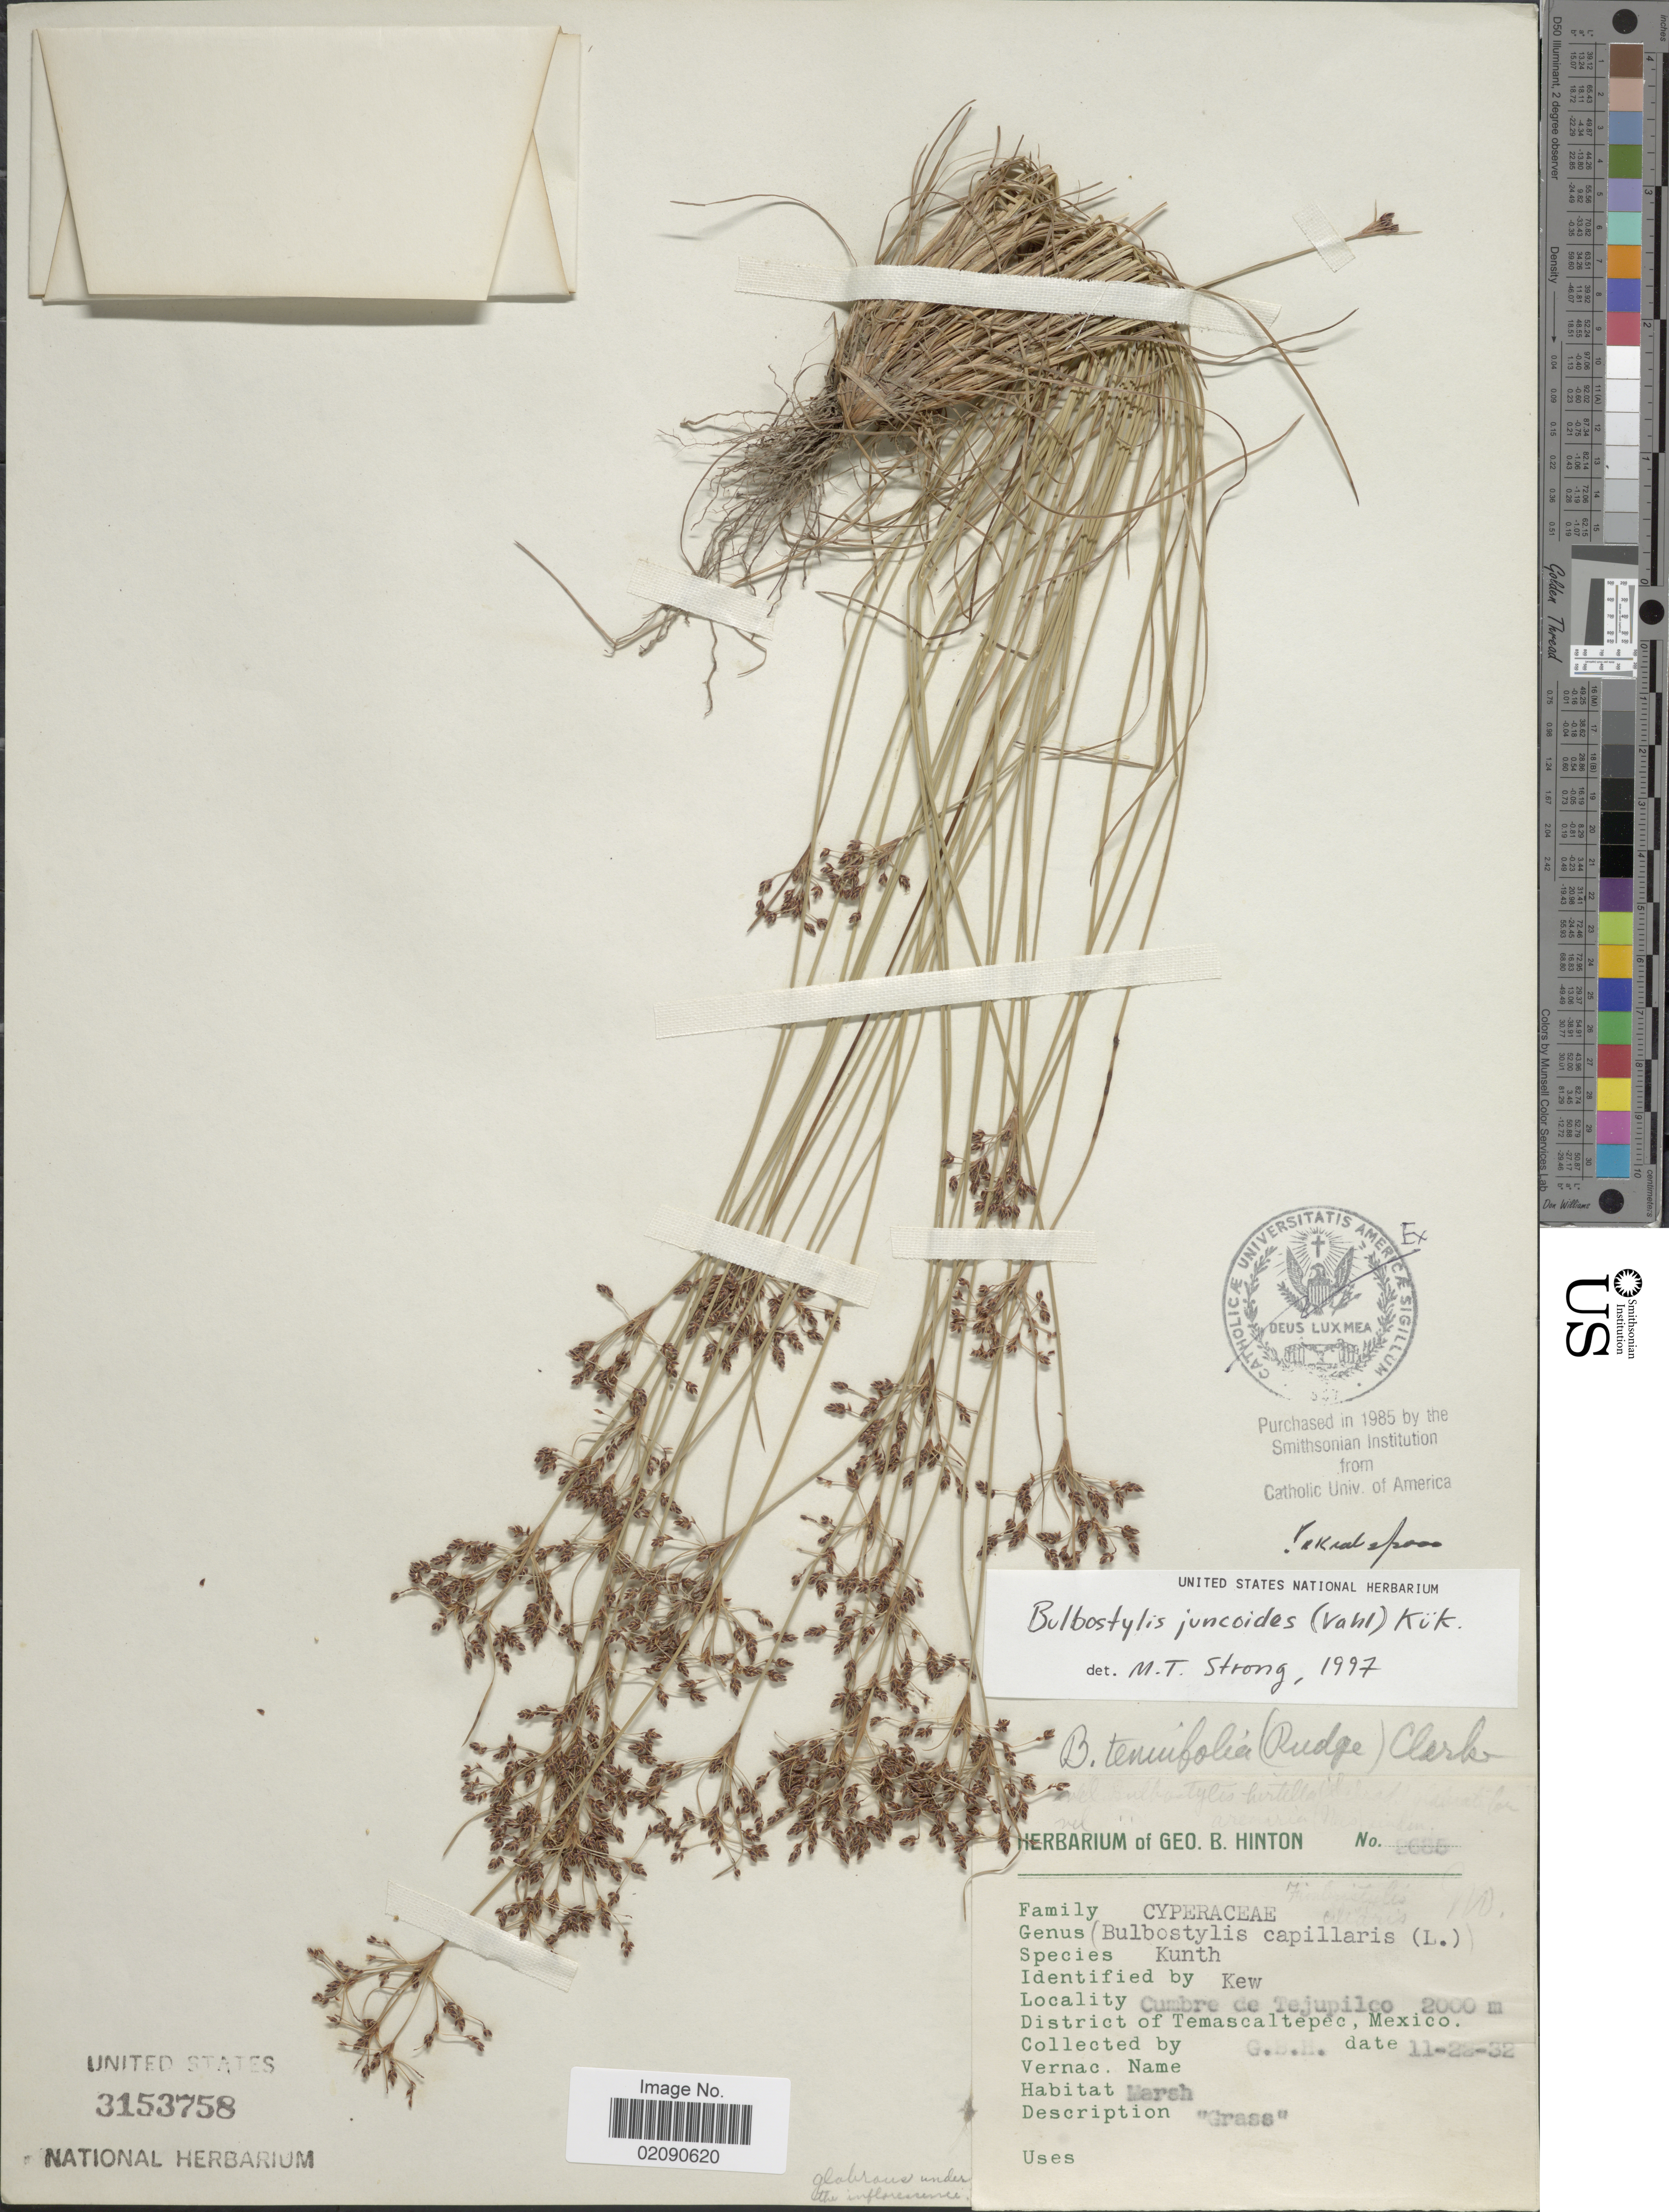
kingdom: Plantae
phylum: Tracheophyta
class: Liliopsida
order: Poales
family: Cyperaceae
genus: Bulbostylis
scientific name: Bulbostylis juncoides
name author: (Vahl) Kük. ex Herter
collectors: G. B. Hinton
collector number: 2685*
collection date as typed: Transcribed d/m/y: 23/11/32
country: Mexico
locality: Cumbre de Tejupilco. District of Temascaltepec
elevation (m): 2000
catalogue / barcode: US 3153758